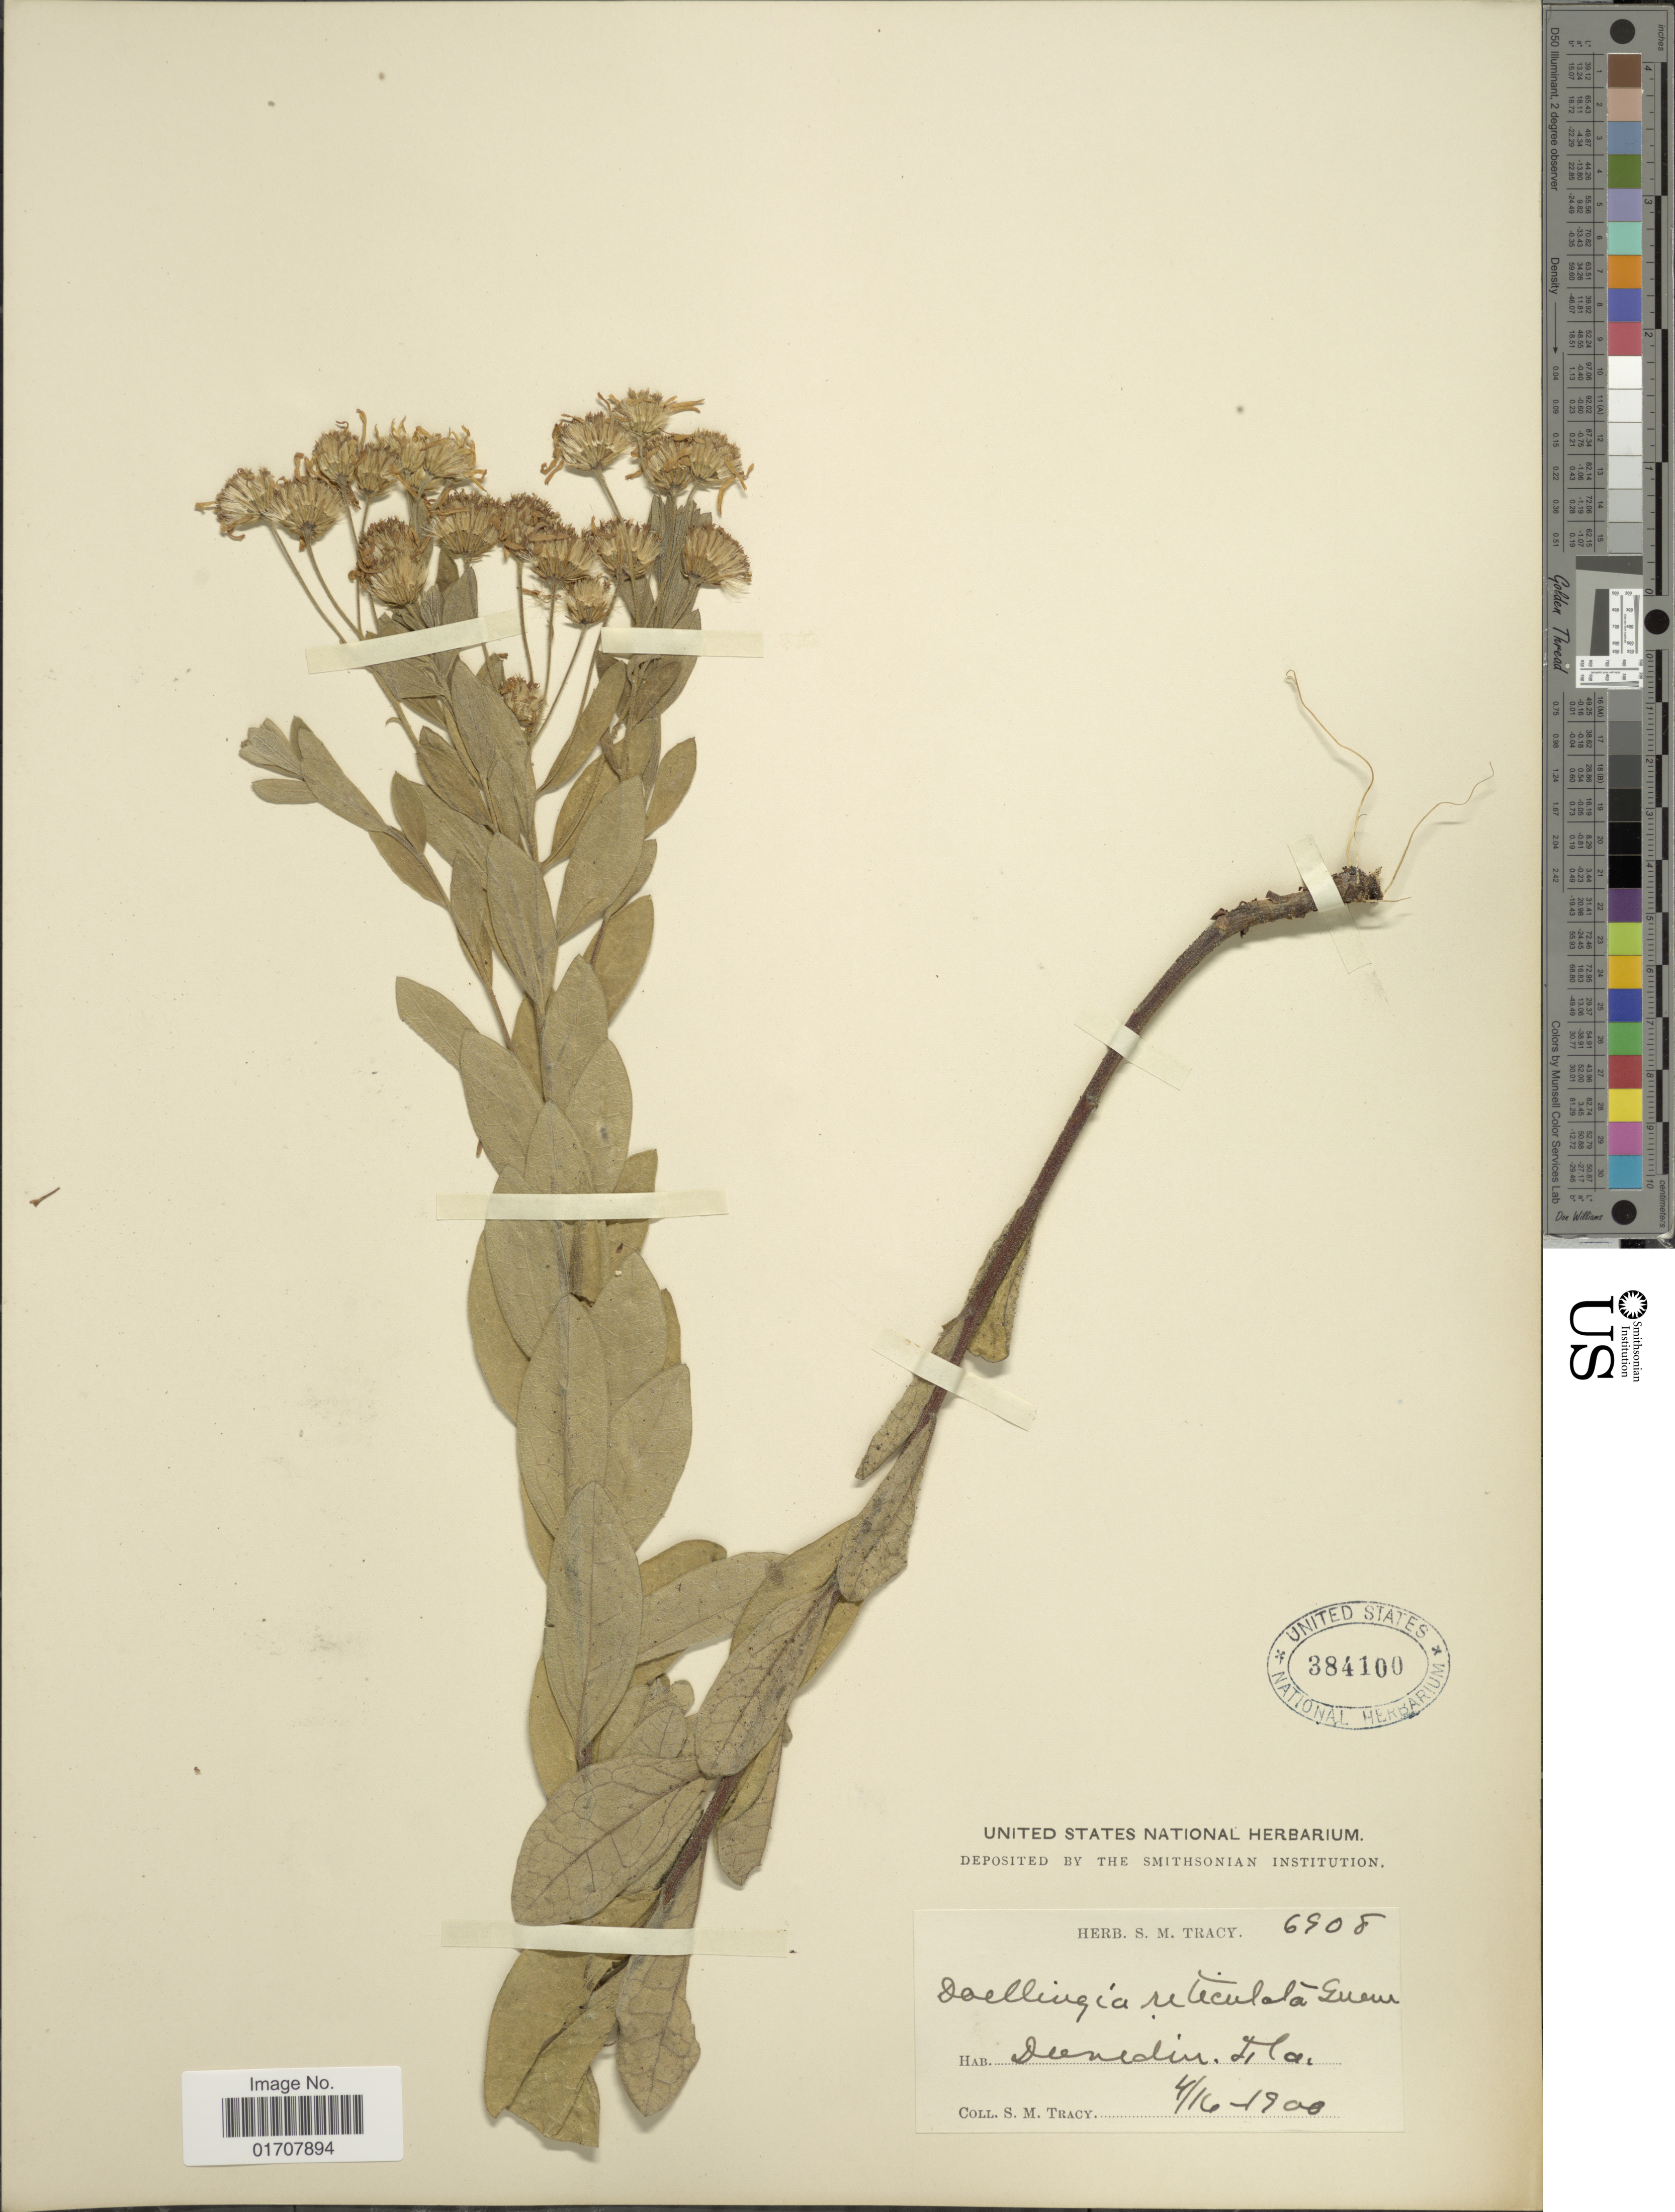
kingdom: Plantae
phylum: Tracheophyta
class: Magnoliopsida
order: Asterales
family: Asteraceae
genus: Oclemena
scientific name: Oclemena reticulata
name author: (Pursh) G.L. Nesom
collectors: S. M. Tracy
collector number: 6908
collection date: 1908-04-16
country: United States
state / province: Florida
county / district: Pinellas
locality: Dunedin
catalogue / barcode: US 384100